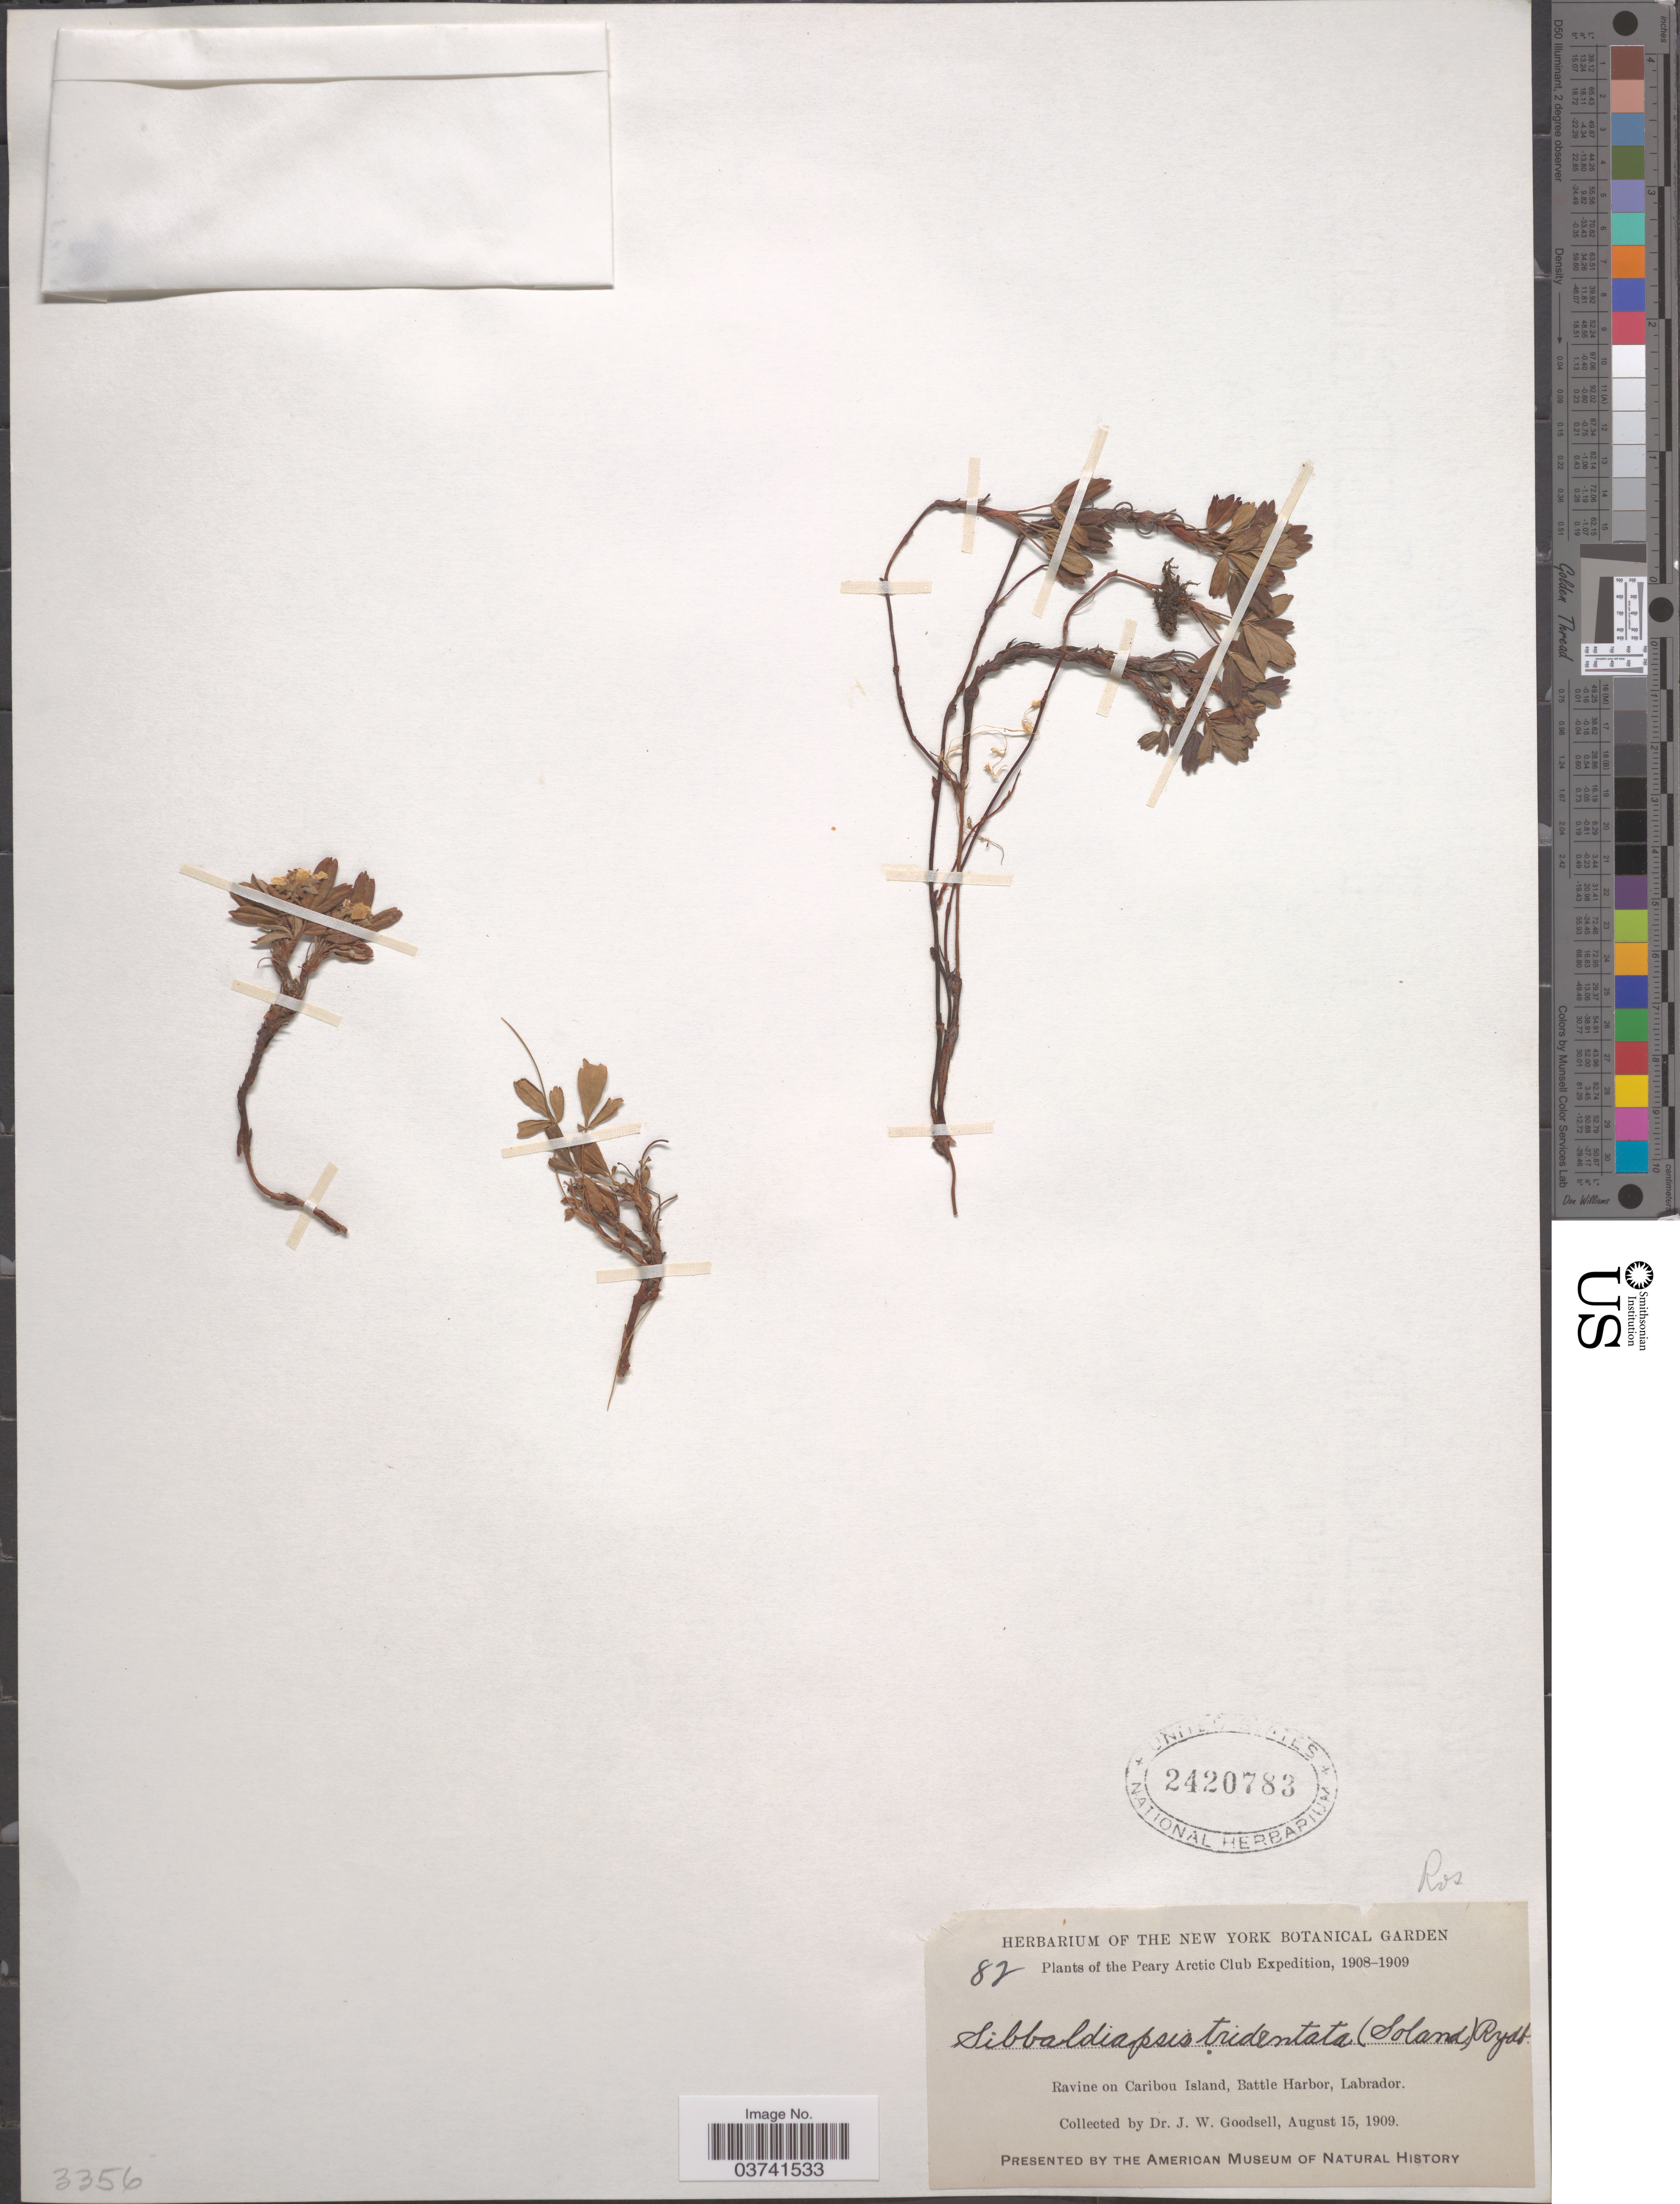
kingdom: Plantae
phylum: Tracheophyta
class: Magnoliopsida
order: Rosales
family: Rosaceae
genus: Potentilla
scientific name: Potentilla tridentata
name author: Aiton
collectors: J. Goodsell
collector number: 82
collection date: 1909-08-15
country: Canada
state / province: Newfoundland and Labrador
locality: Ravine on Caribou Island, Battle Harbor, Labrador.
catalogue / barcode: US 2420783